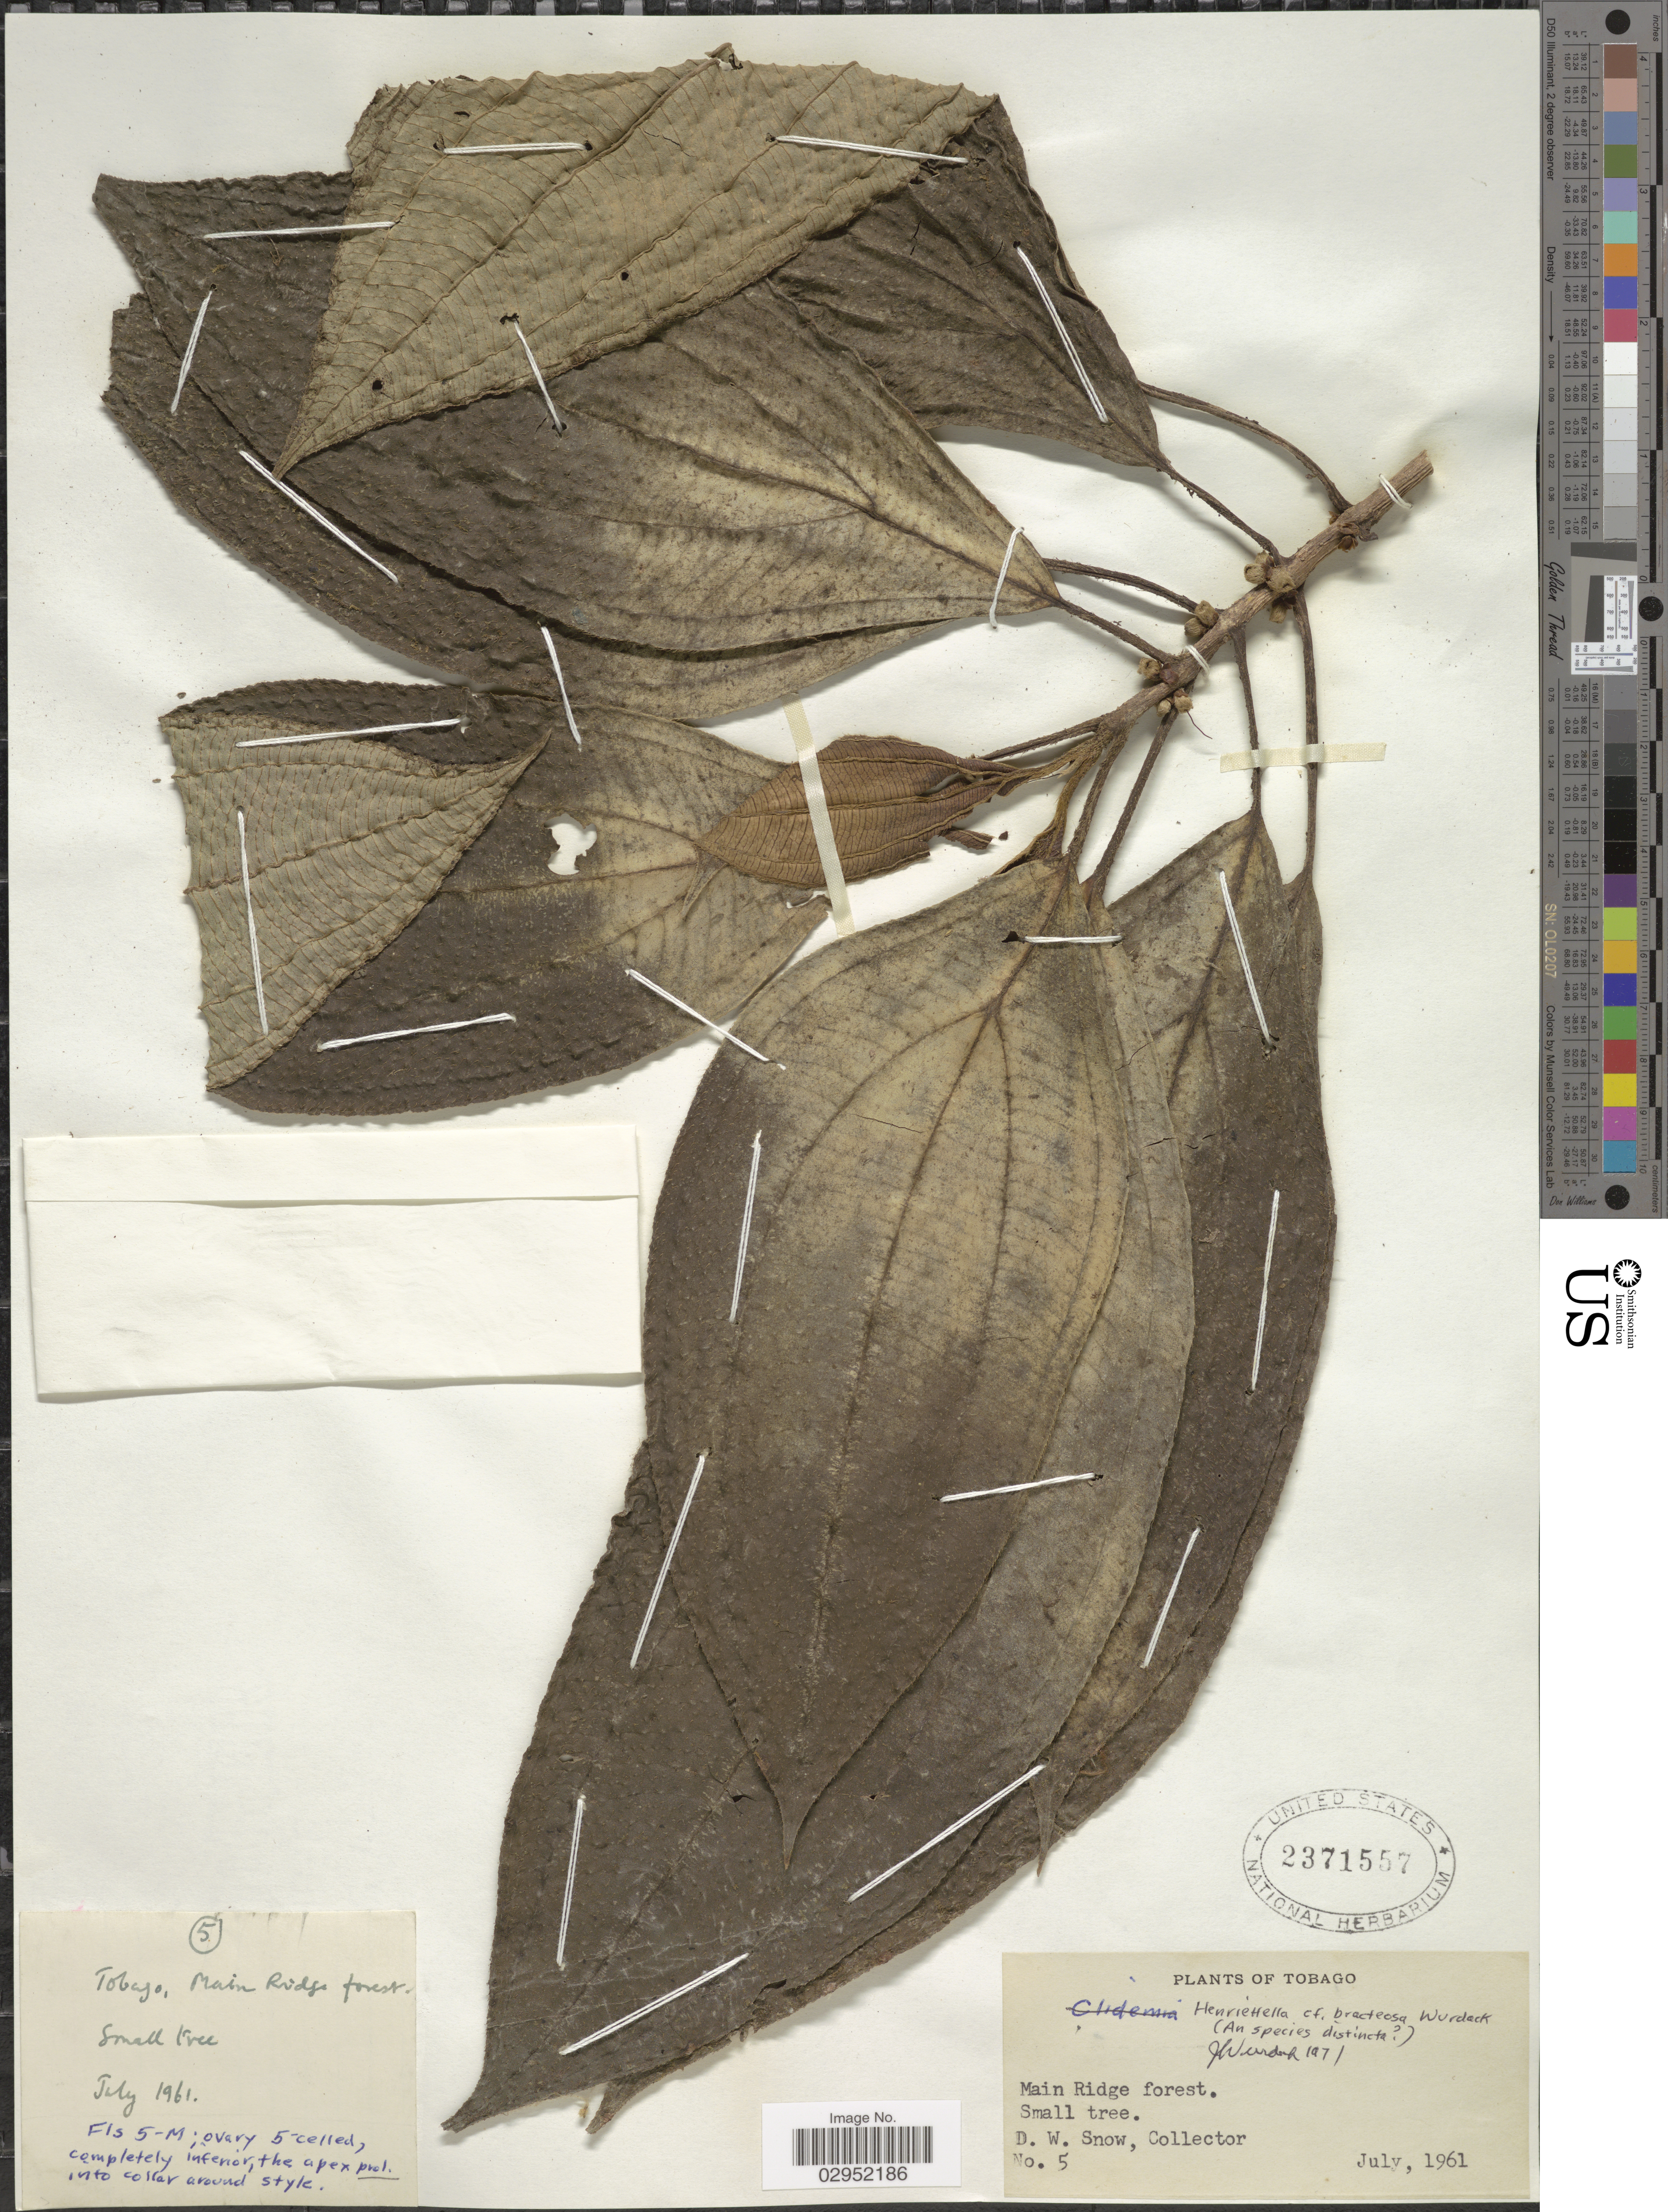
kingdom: Plantae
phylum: Tracheophyta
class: Magnoliopsida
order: Myrtales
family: Melastomataceae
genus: Henriettea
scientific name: Henriettea bracteosa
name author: (Wurdack) Penneys et al.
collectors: D. Snow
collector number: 5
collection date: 1961-07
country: Trinidad and Tobago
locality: Tobago. Main Ridge forest.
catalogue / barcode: US 2371557